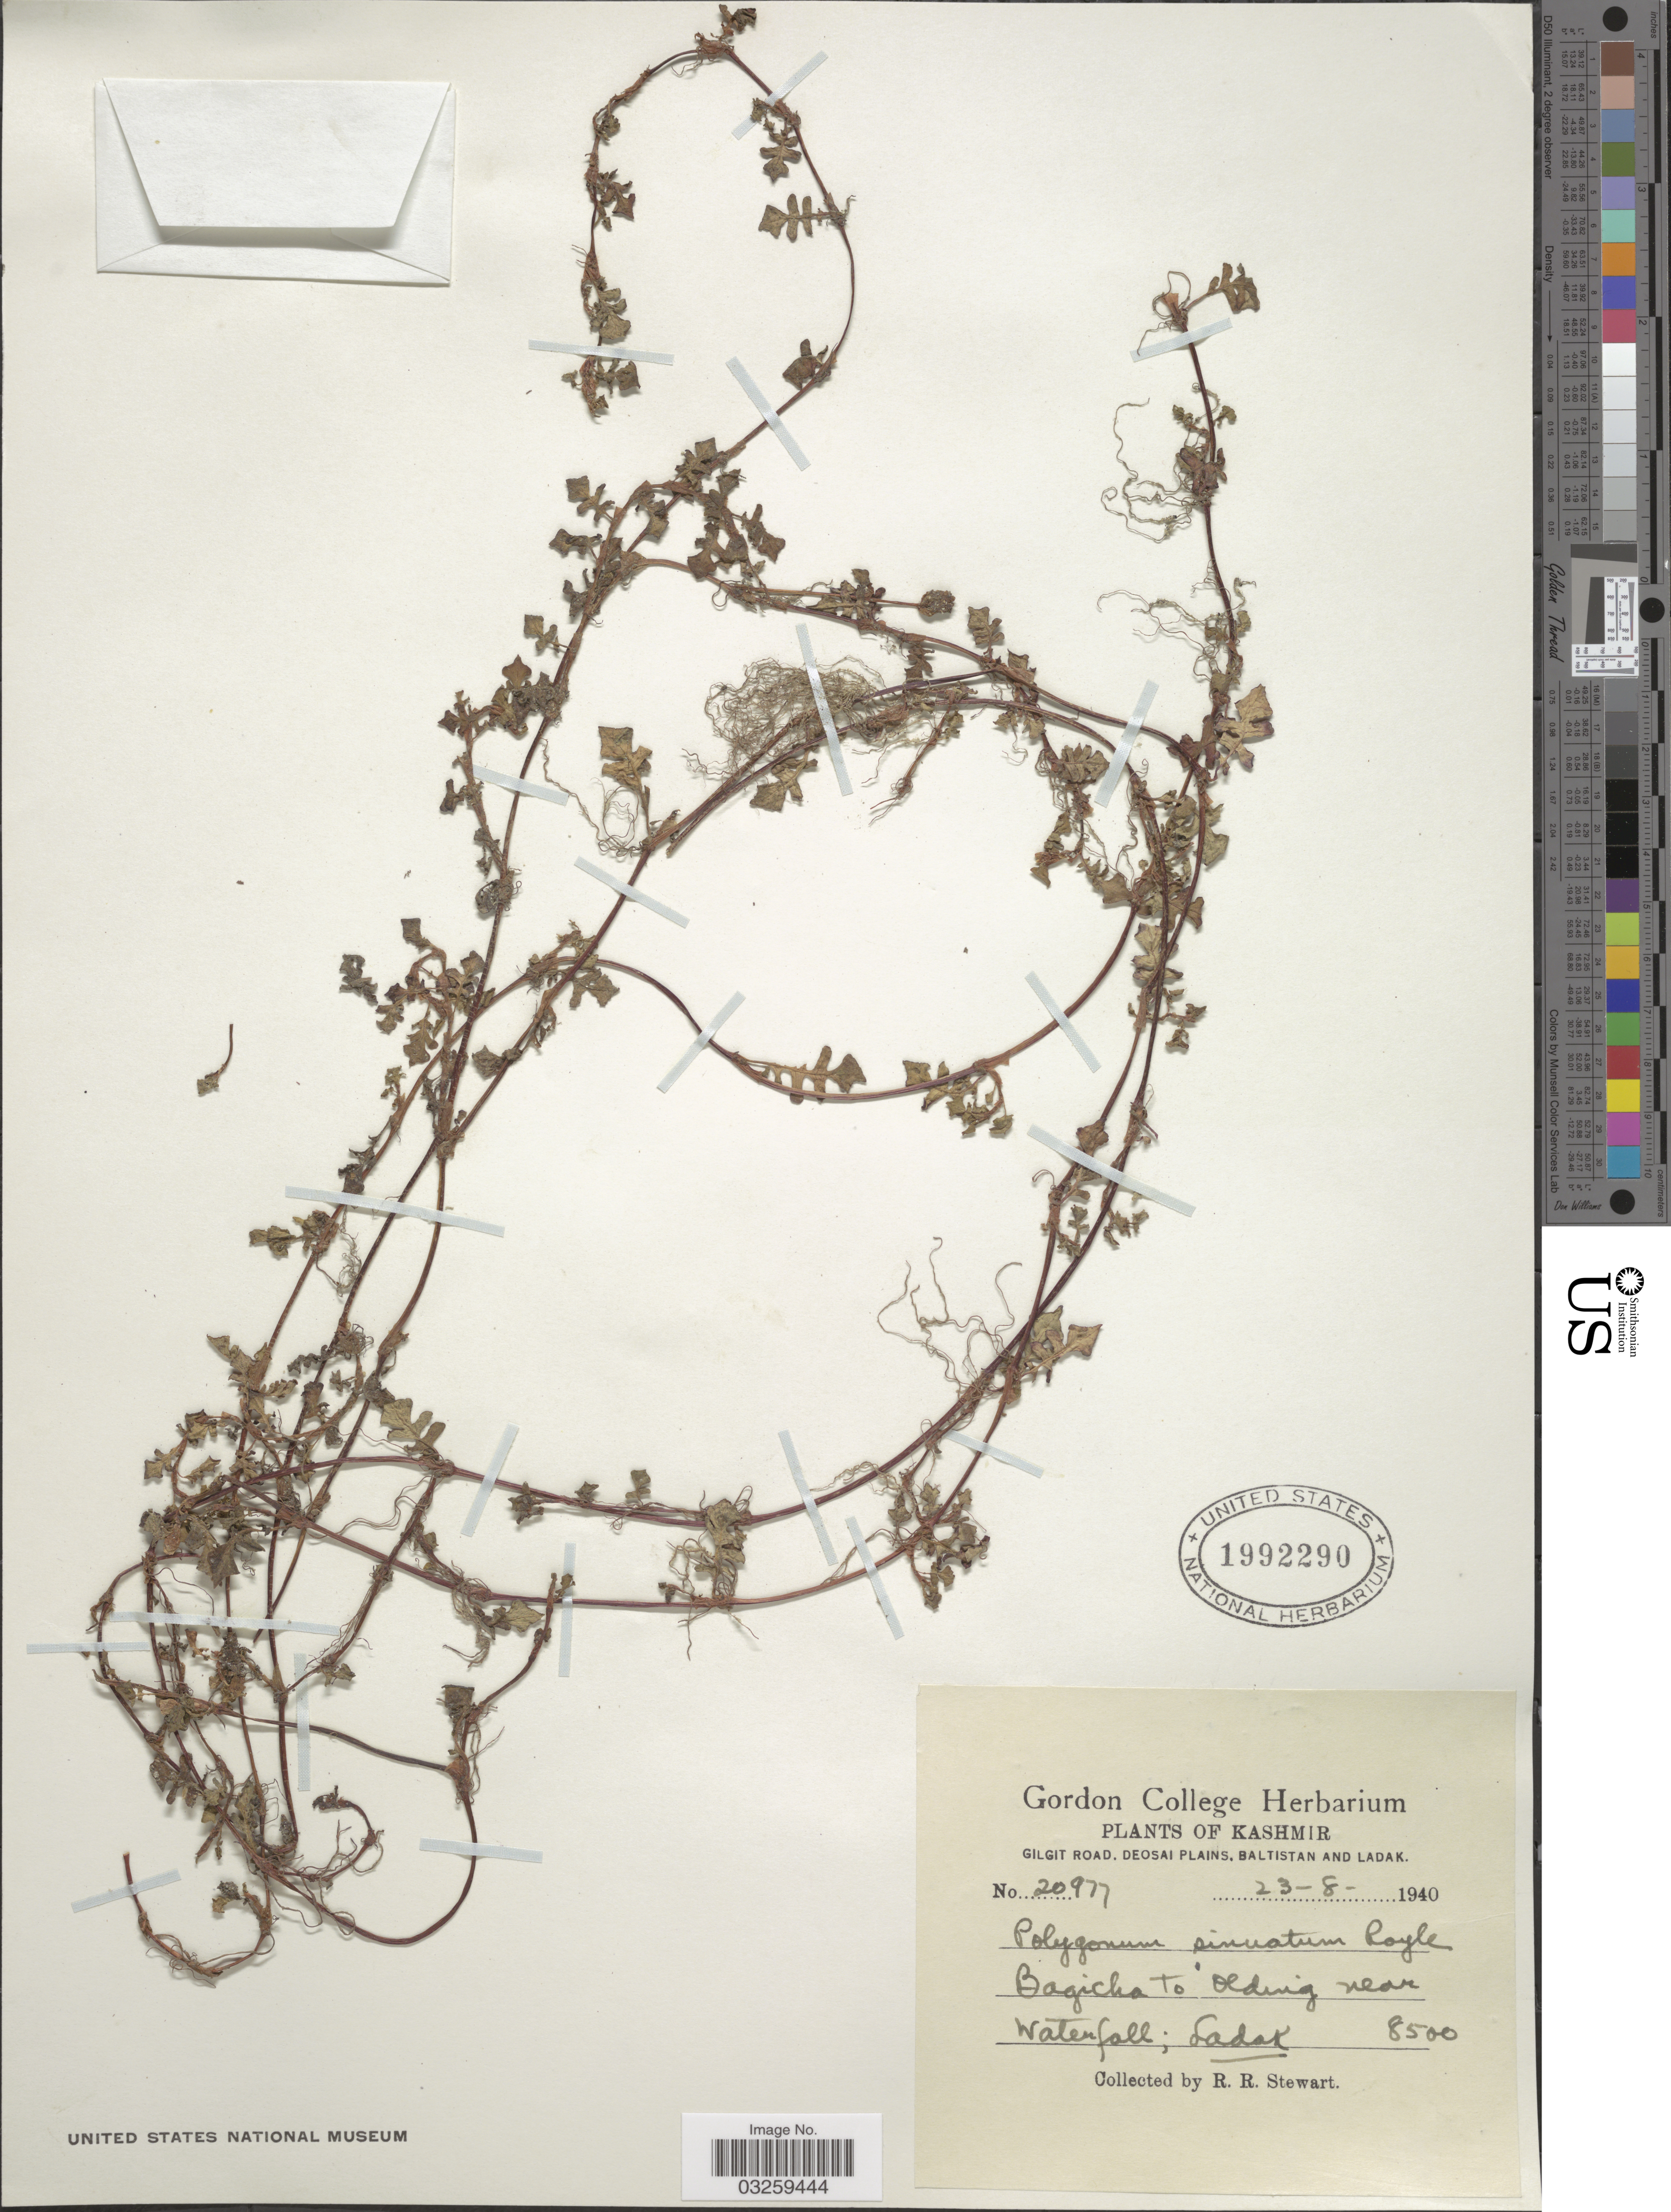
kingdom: Plantae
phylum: Tracheophyta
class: Magnoliopsida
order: Caryophyllales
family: Polygonaceae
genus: Polygonum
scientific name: Polygonum sinuatum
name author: Royle ex Bab.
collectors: R. Stewart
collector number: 20977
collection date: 1940-08-23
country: India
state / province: Ladakh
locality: Kashmir, Bagicha to Olding near Waterfall; Ladak.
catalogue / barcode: US 1992290